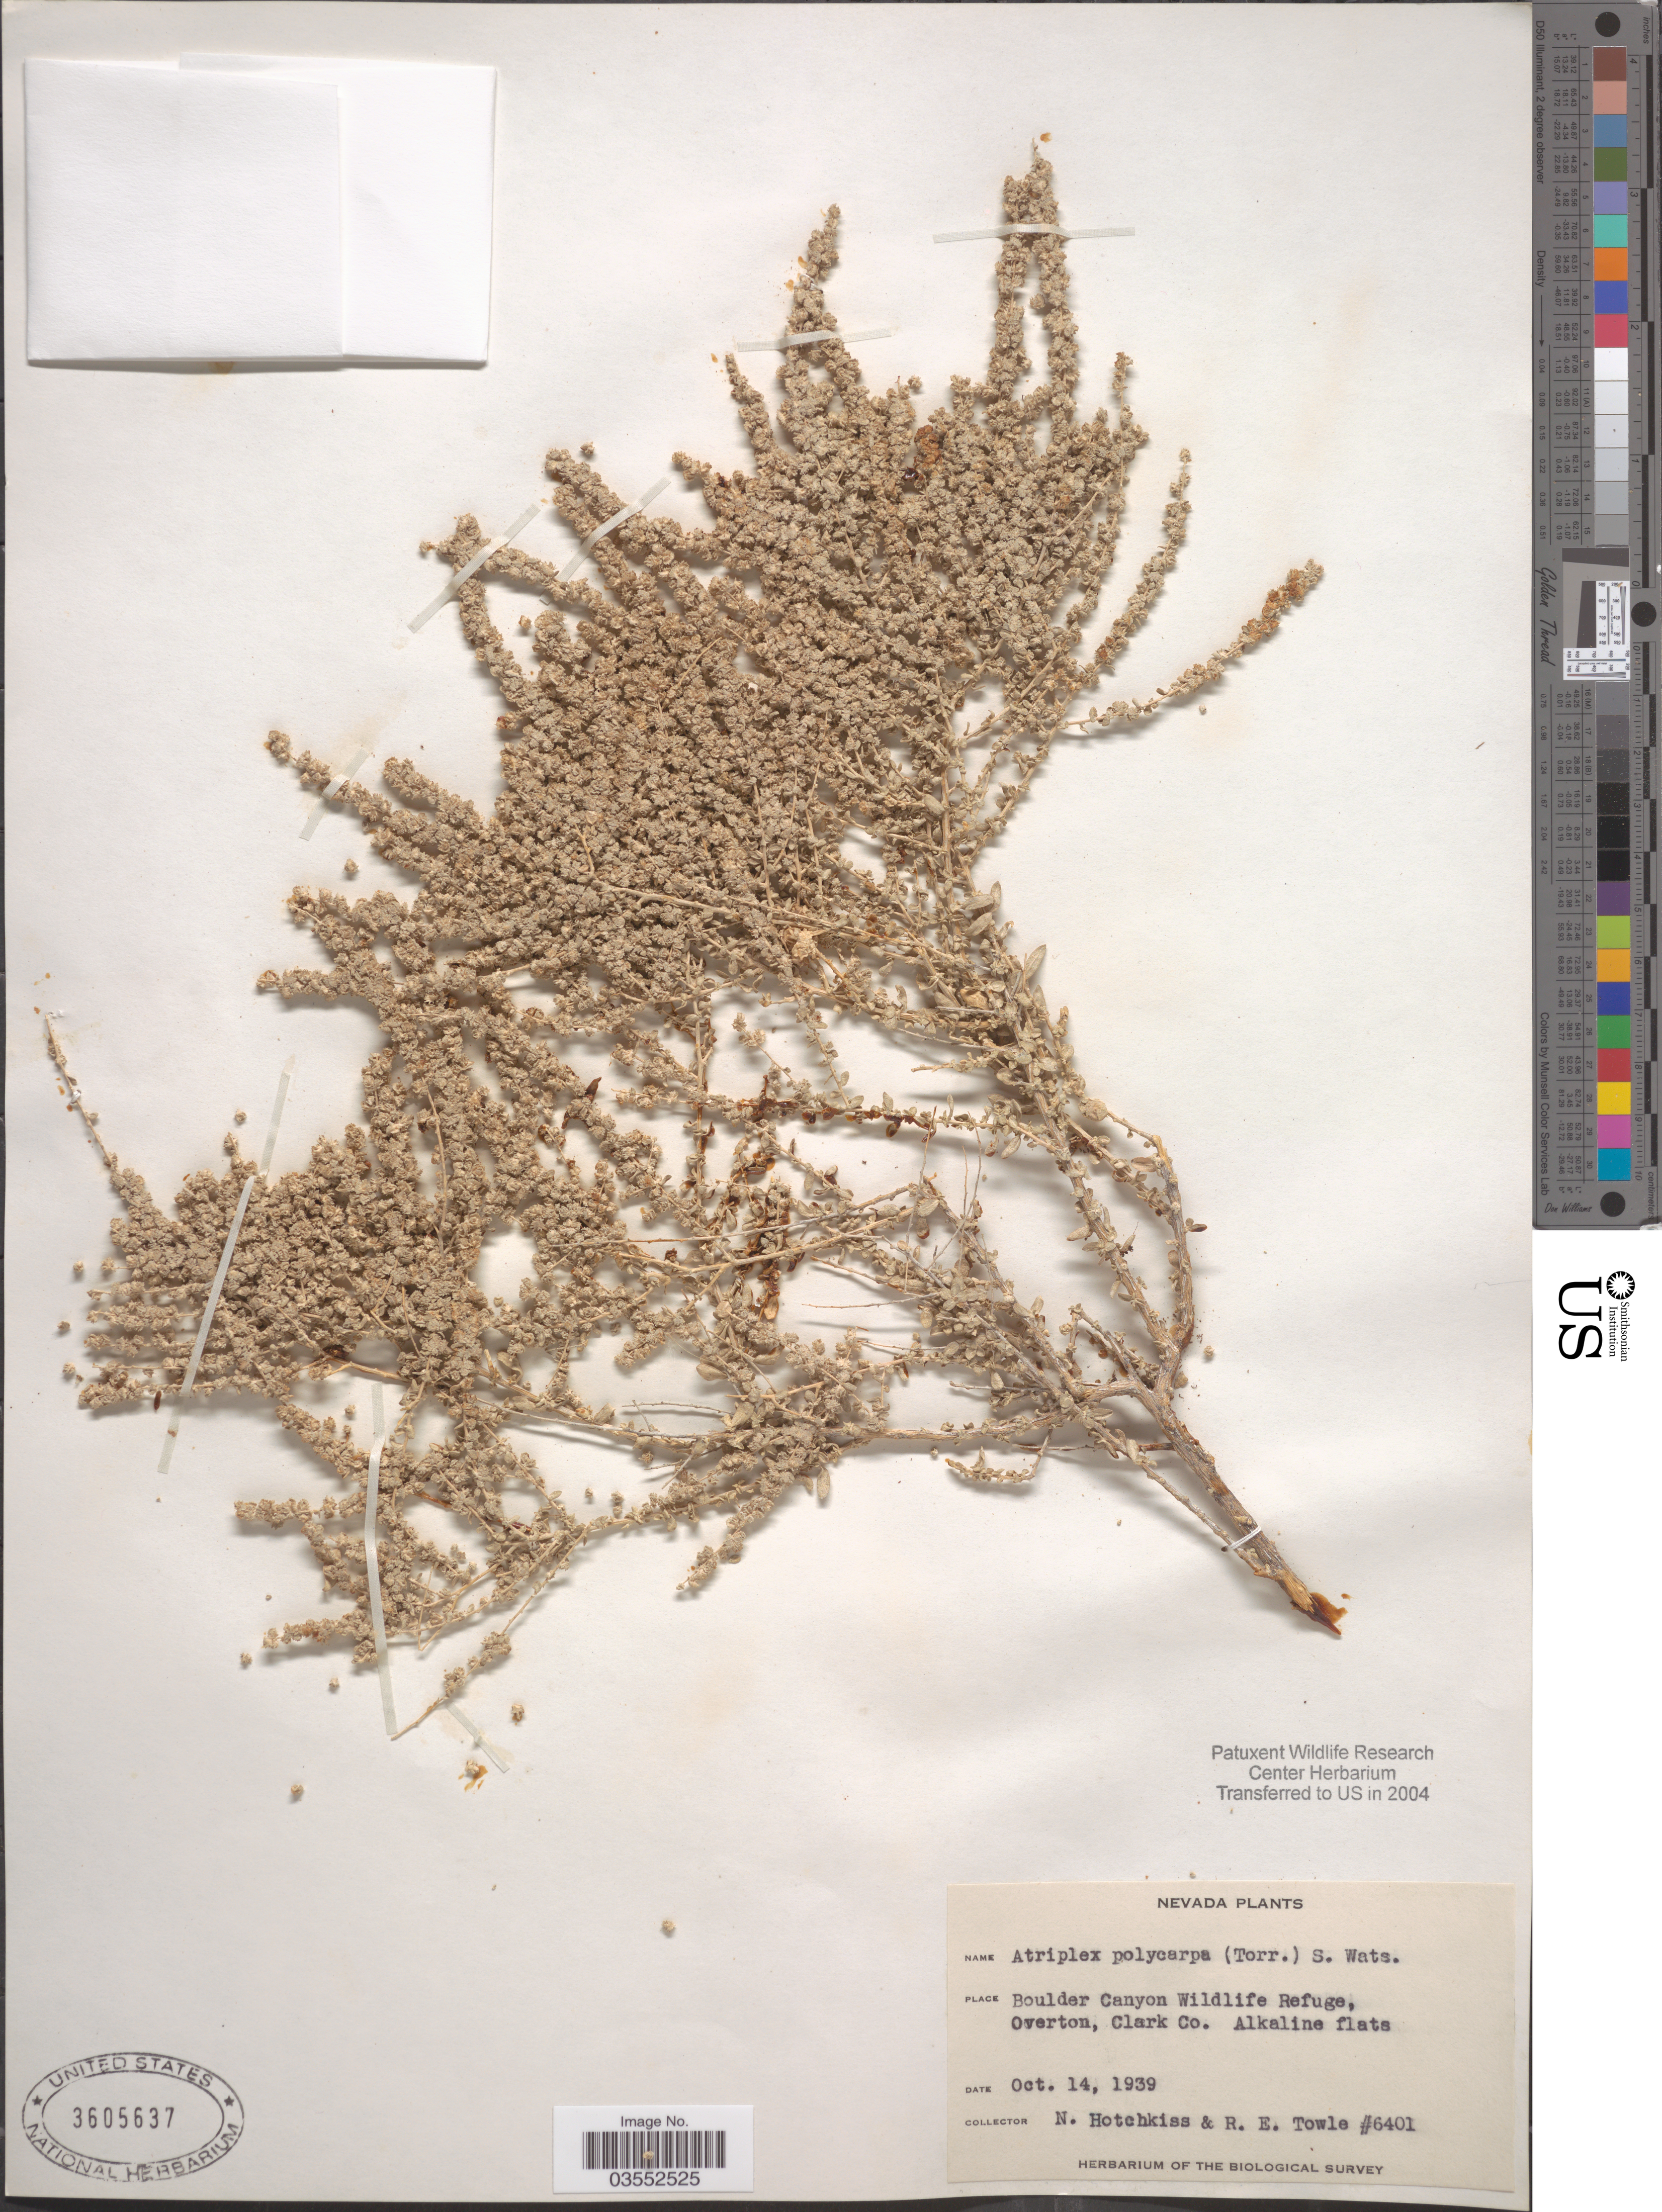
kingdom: Plantae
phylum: Tracheophyta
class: Magnoliopsida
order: Caryophyllales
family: Amaranthaceae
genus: Atriplex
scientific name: Atriplex polycarpa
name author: (Torr.) S. Watson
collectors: N. Hotchkiss & R. Towle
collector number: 6401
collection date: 1939-10-14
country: United States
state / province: Nevada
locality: Boulder Canyon Wildlife Refuge, Overton, Clark Co. Alkaline flats.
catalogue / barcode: US 3605637